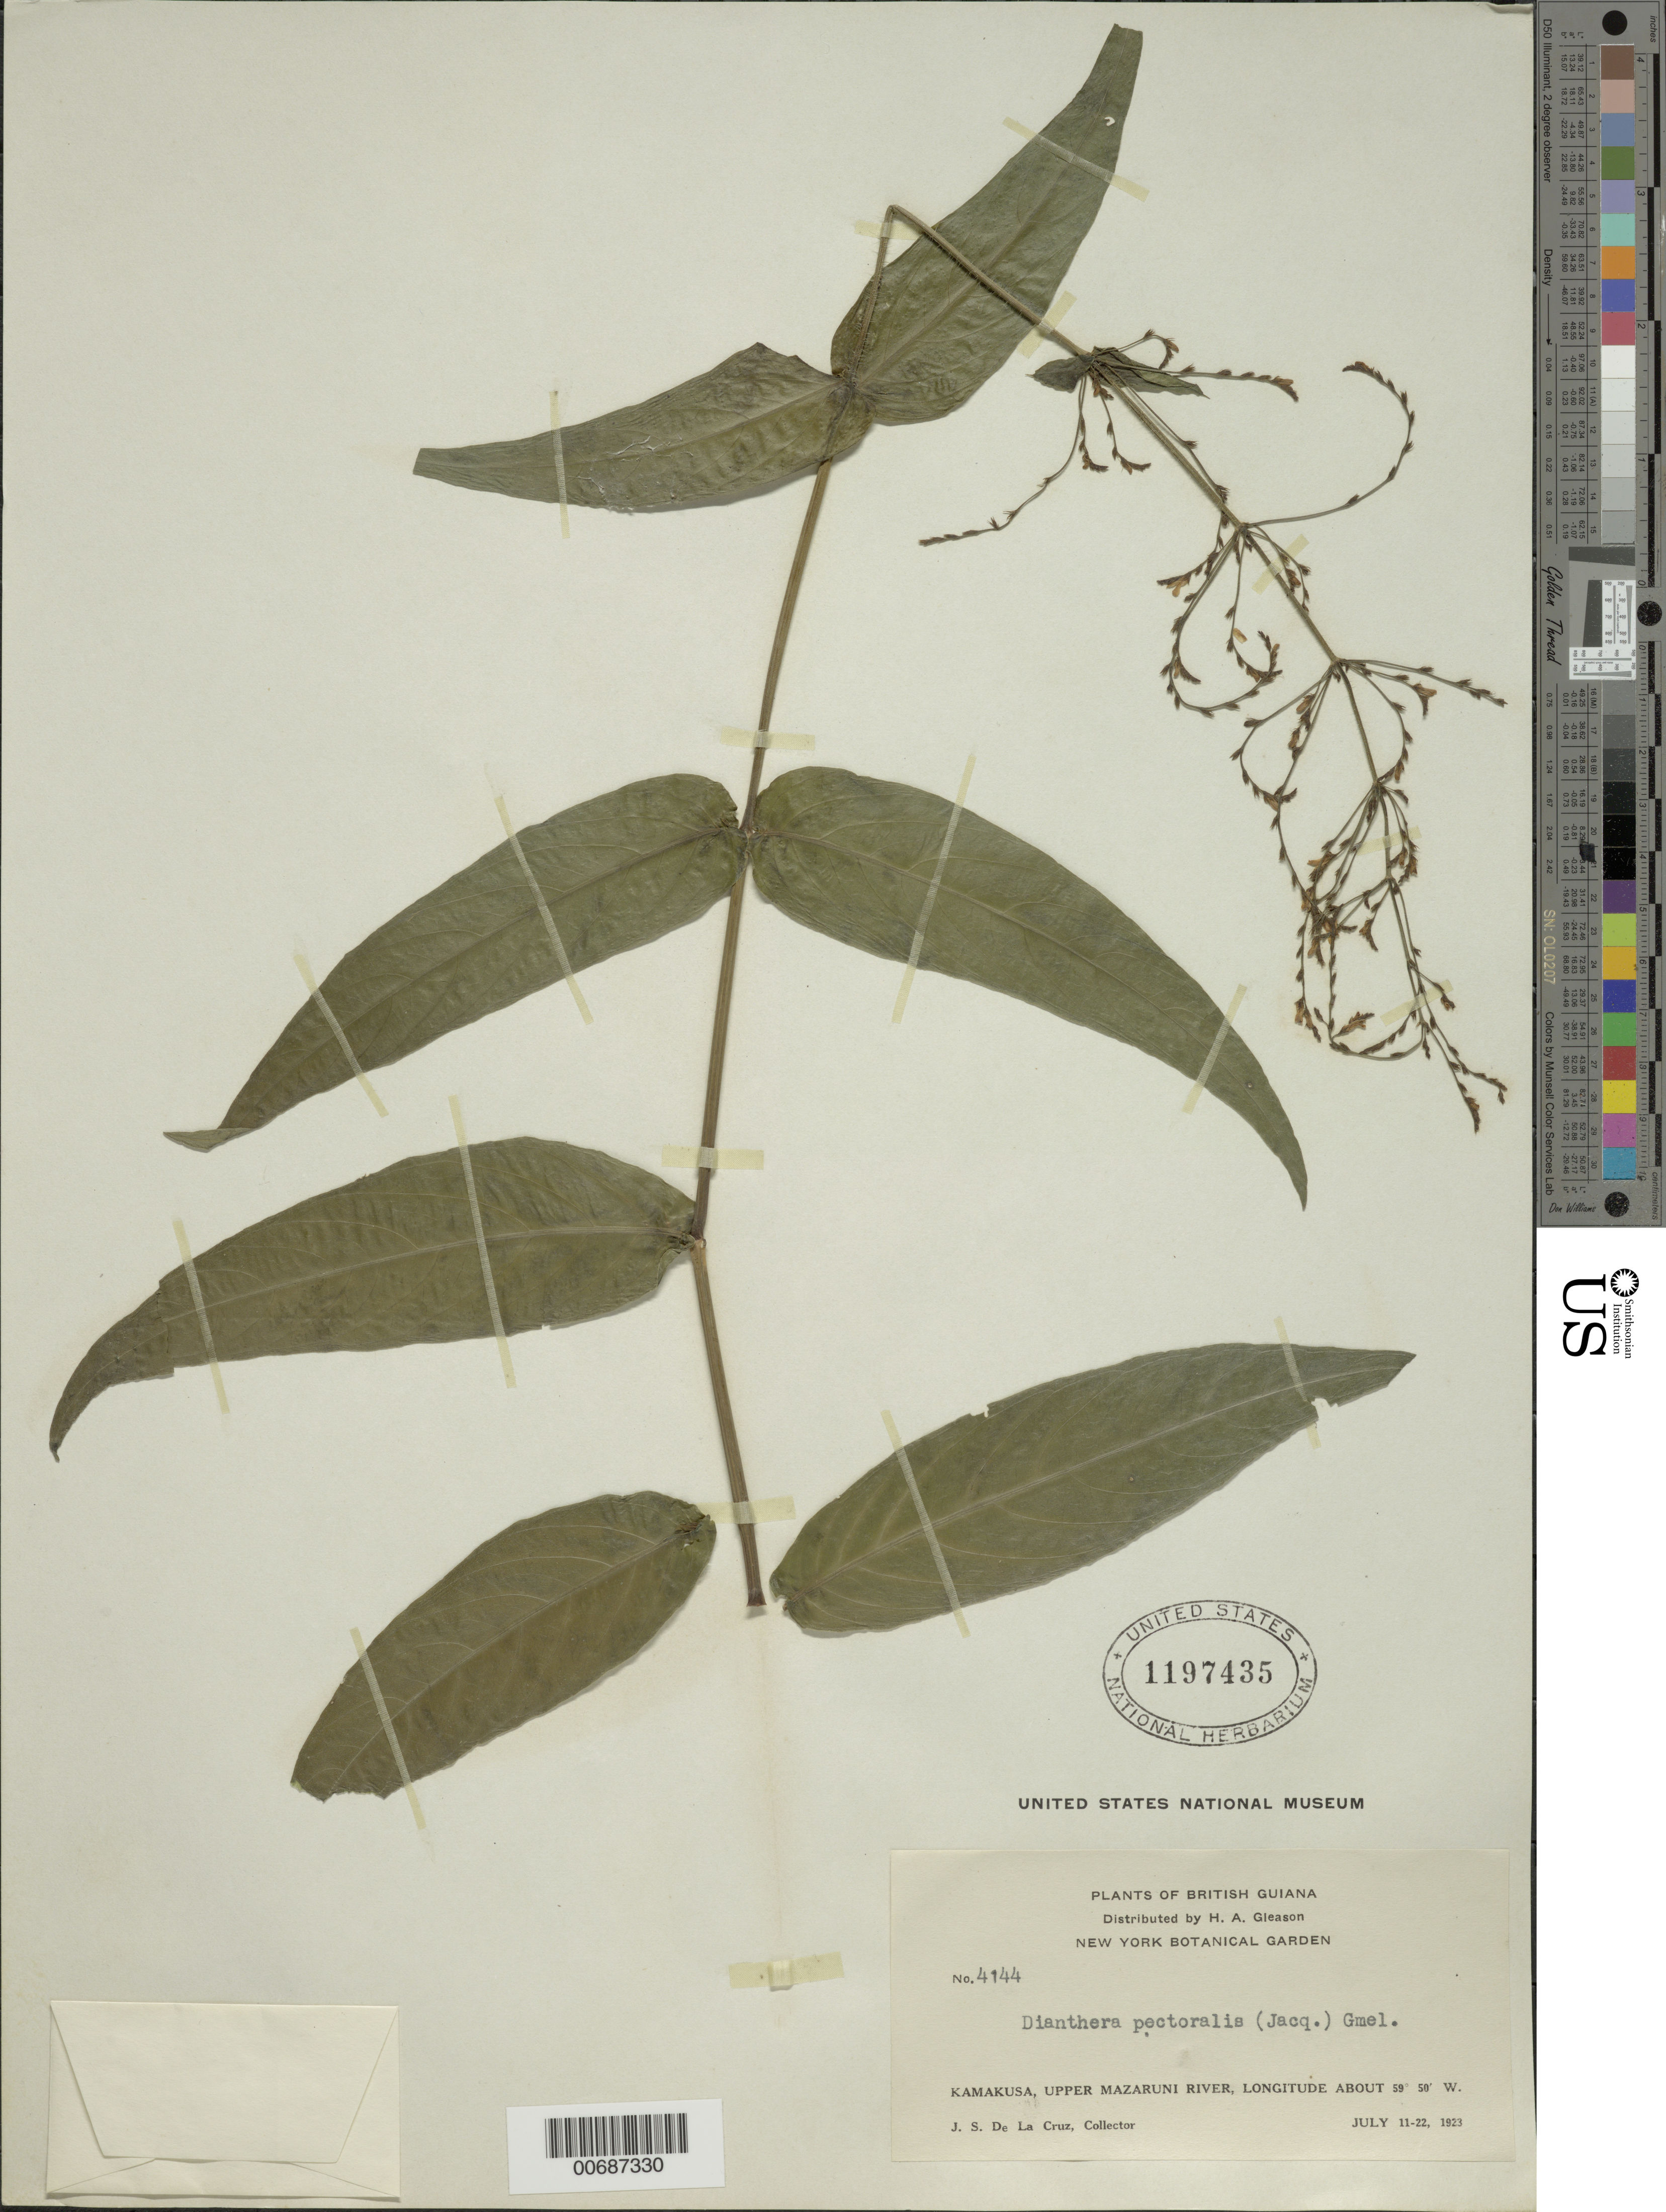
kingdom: Plantae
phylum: Tracheophyta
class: Magnoliopsida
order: Lamiales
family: Acanthaceae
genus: Dianthera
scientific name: Dianthera pectoralis (Jacq.) J.F. Gmel., nom. illeg.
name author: (Jacq.) J.F. Gmel.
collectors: J. S. de la Cruz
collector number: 4144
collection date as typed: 11-Jul-23 to 22-Jul-23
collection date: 1923-07-11/1923-07-22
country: Guyana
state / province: Cuyuni-Mazaruni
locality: Kamakusa, Upper Mazaruni R.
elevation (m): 100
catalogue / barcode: US 1197435